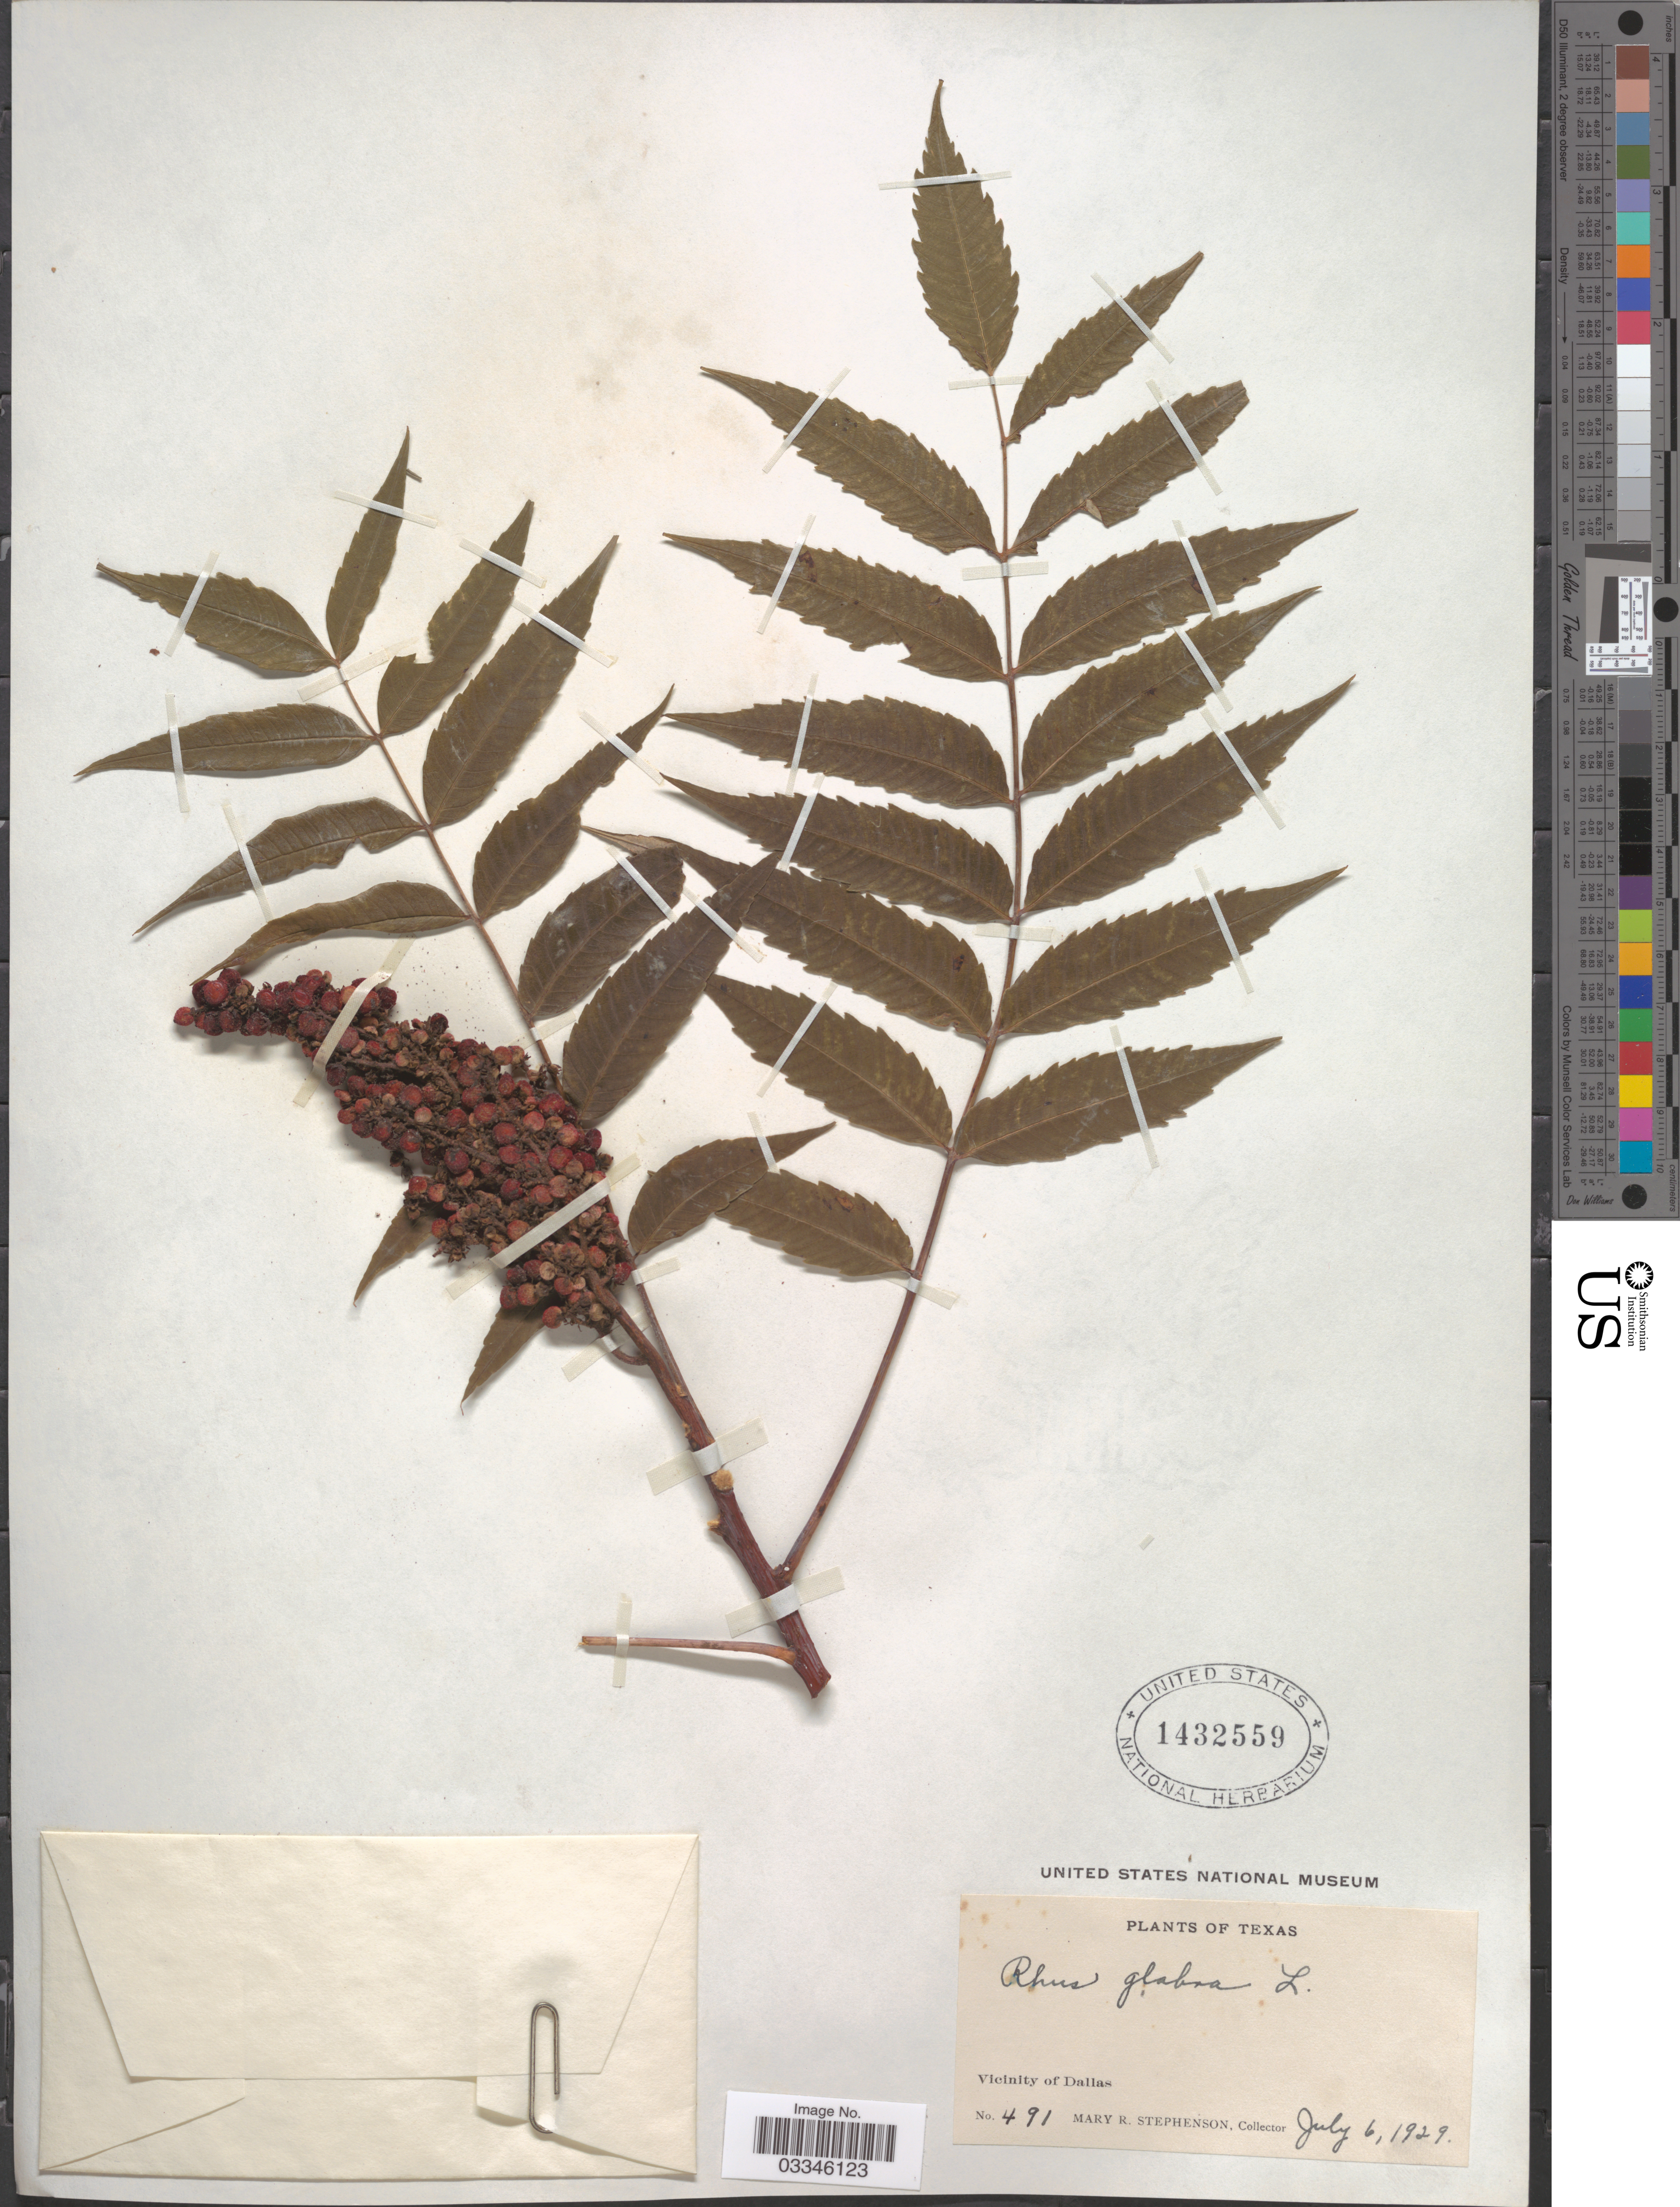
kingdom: Plantae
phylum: Tracheophyta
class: Magnoliopsida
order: Sapindales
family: Anacardiaceae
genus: Rhus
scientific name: Rhus glabra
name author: L.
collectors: M. Stephenson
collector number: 491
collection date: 1929-07-06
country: United States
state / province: Texas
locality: Vicinity of Dallas.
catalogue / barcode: US 1432559